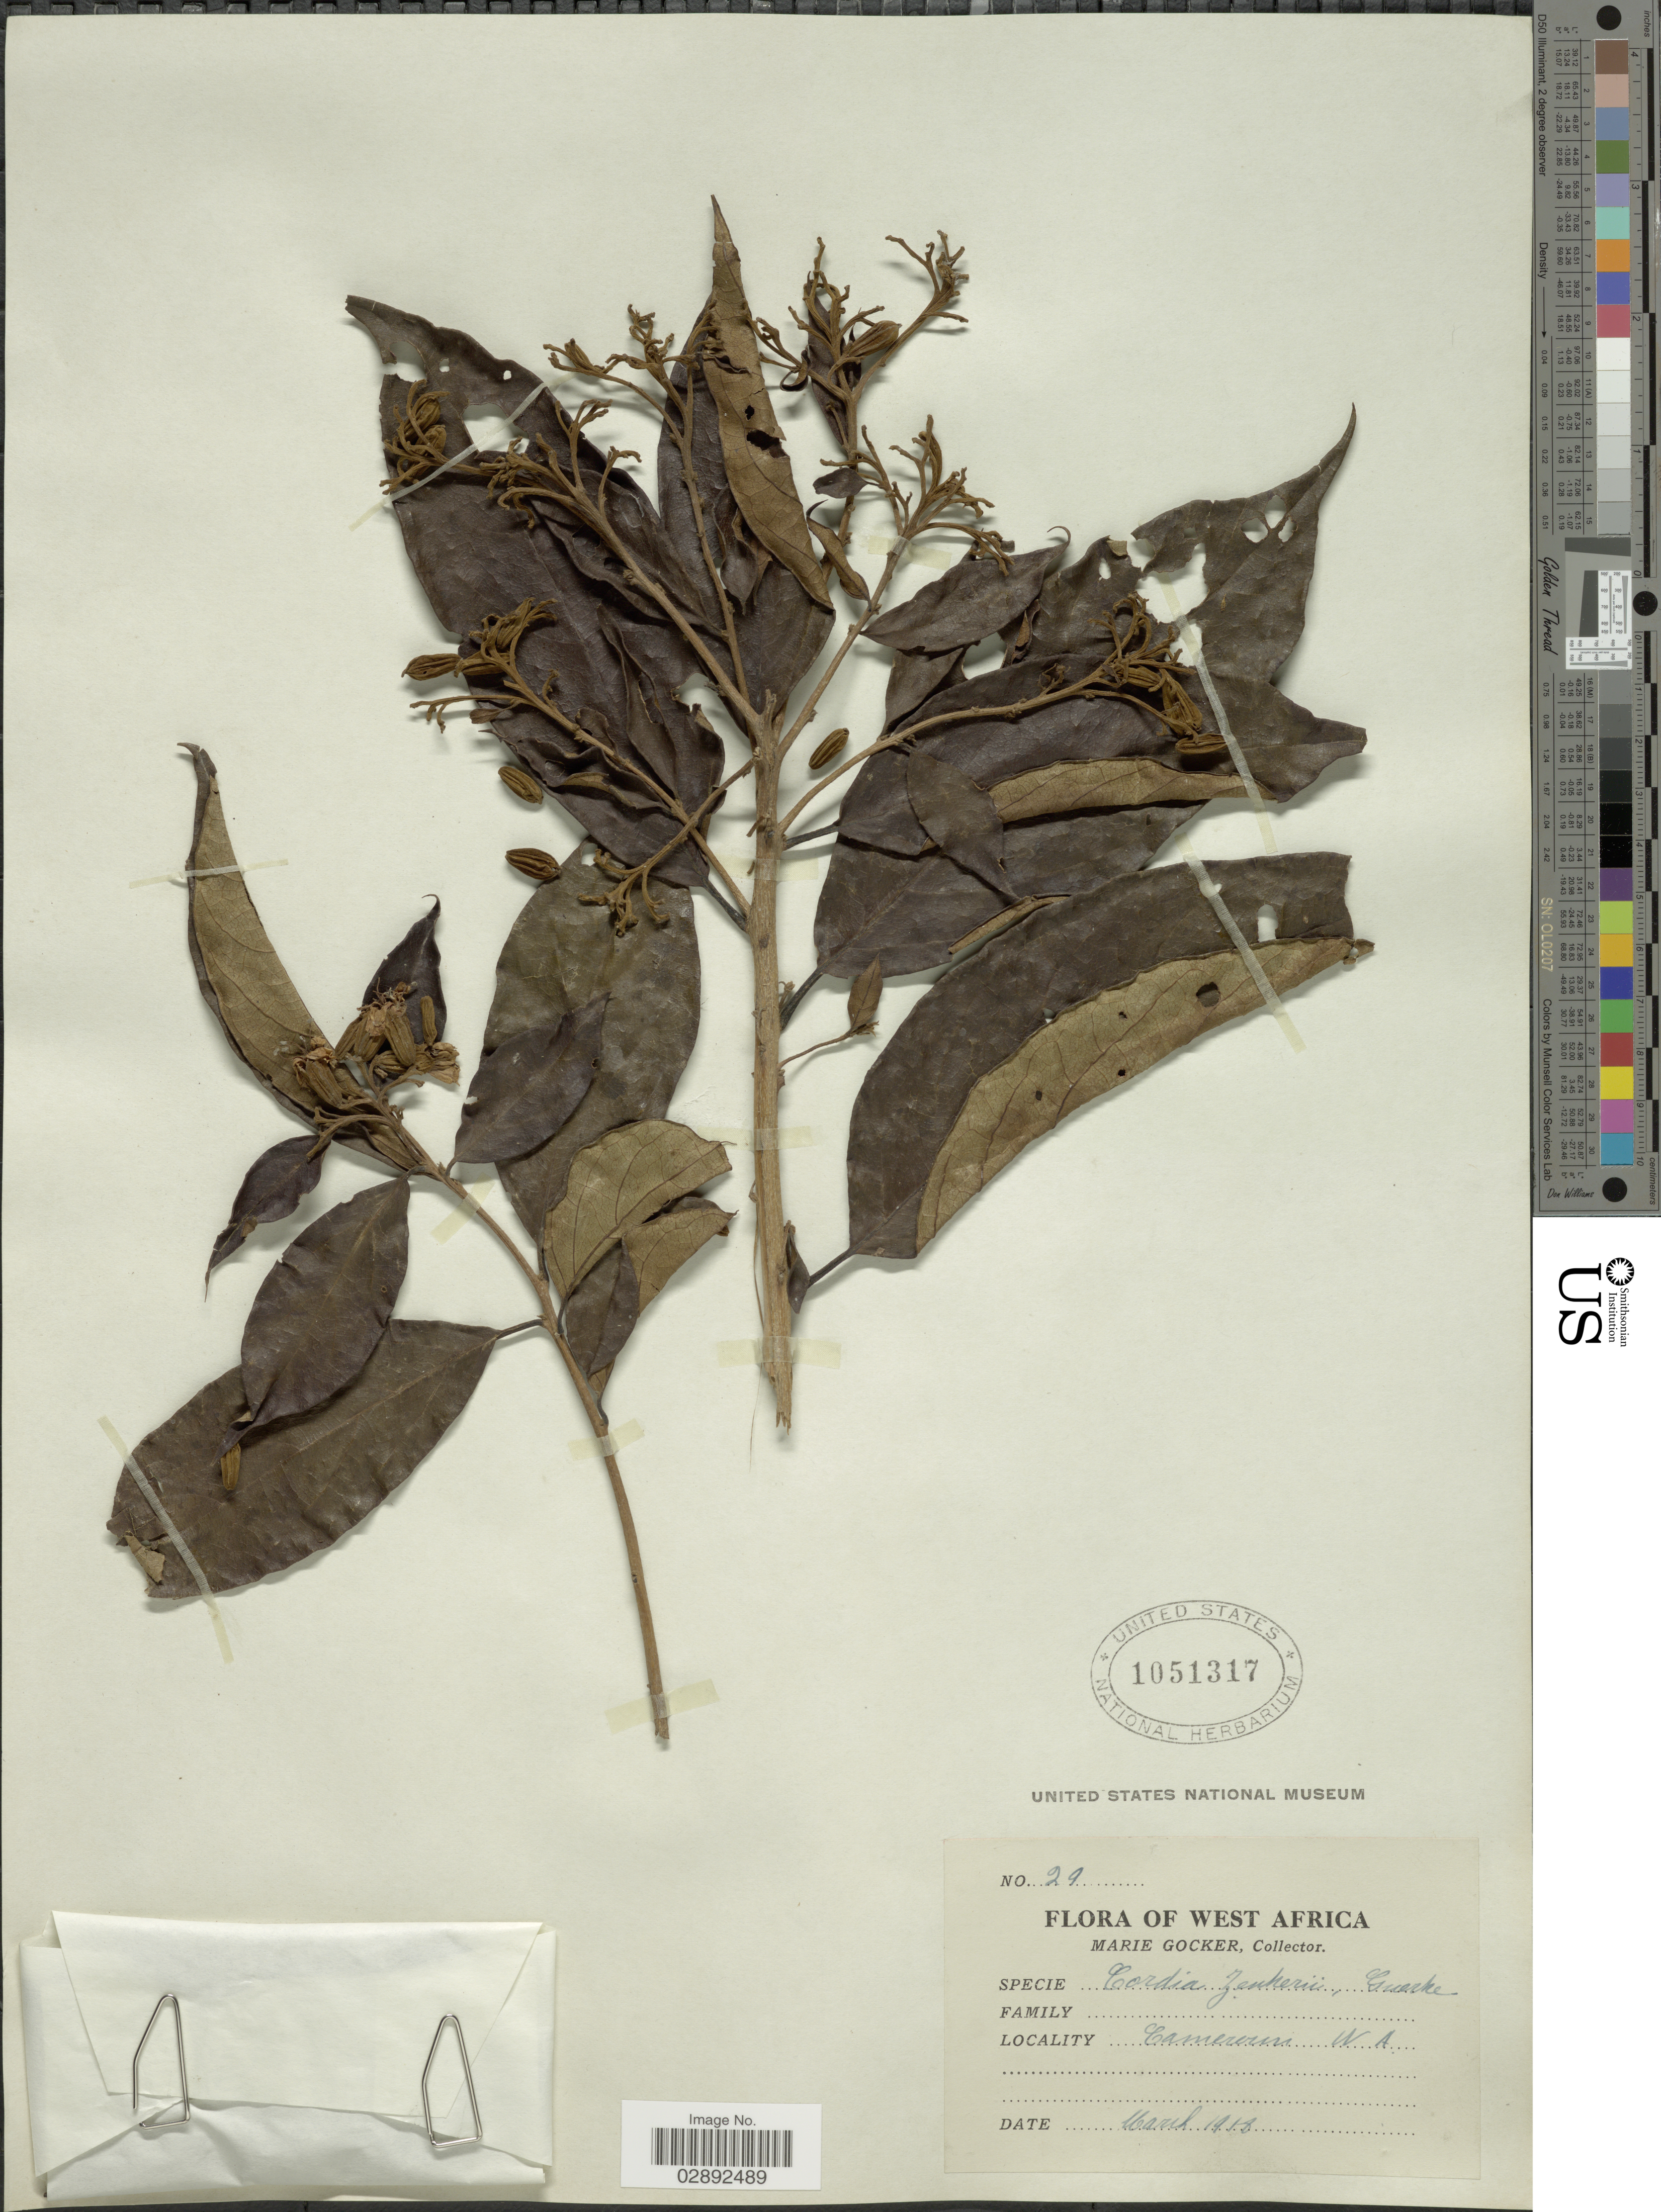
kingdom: Plantae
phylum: Tracheophyta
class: Magnoliopsida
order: Boraginales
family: Cordiaceae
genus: Cordia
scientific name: Cordia zenkeri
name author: Gürke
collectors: M. Gocker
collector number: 29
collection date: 1918-03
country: Cameroon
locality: West Africa.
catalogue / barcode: US 1051317